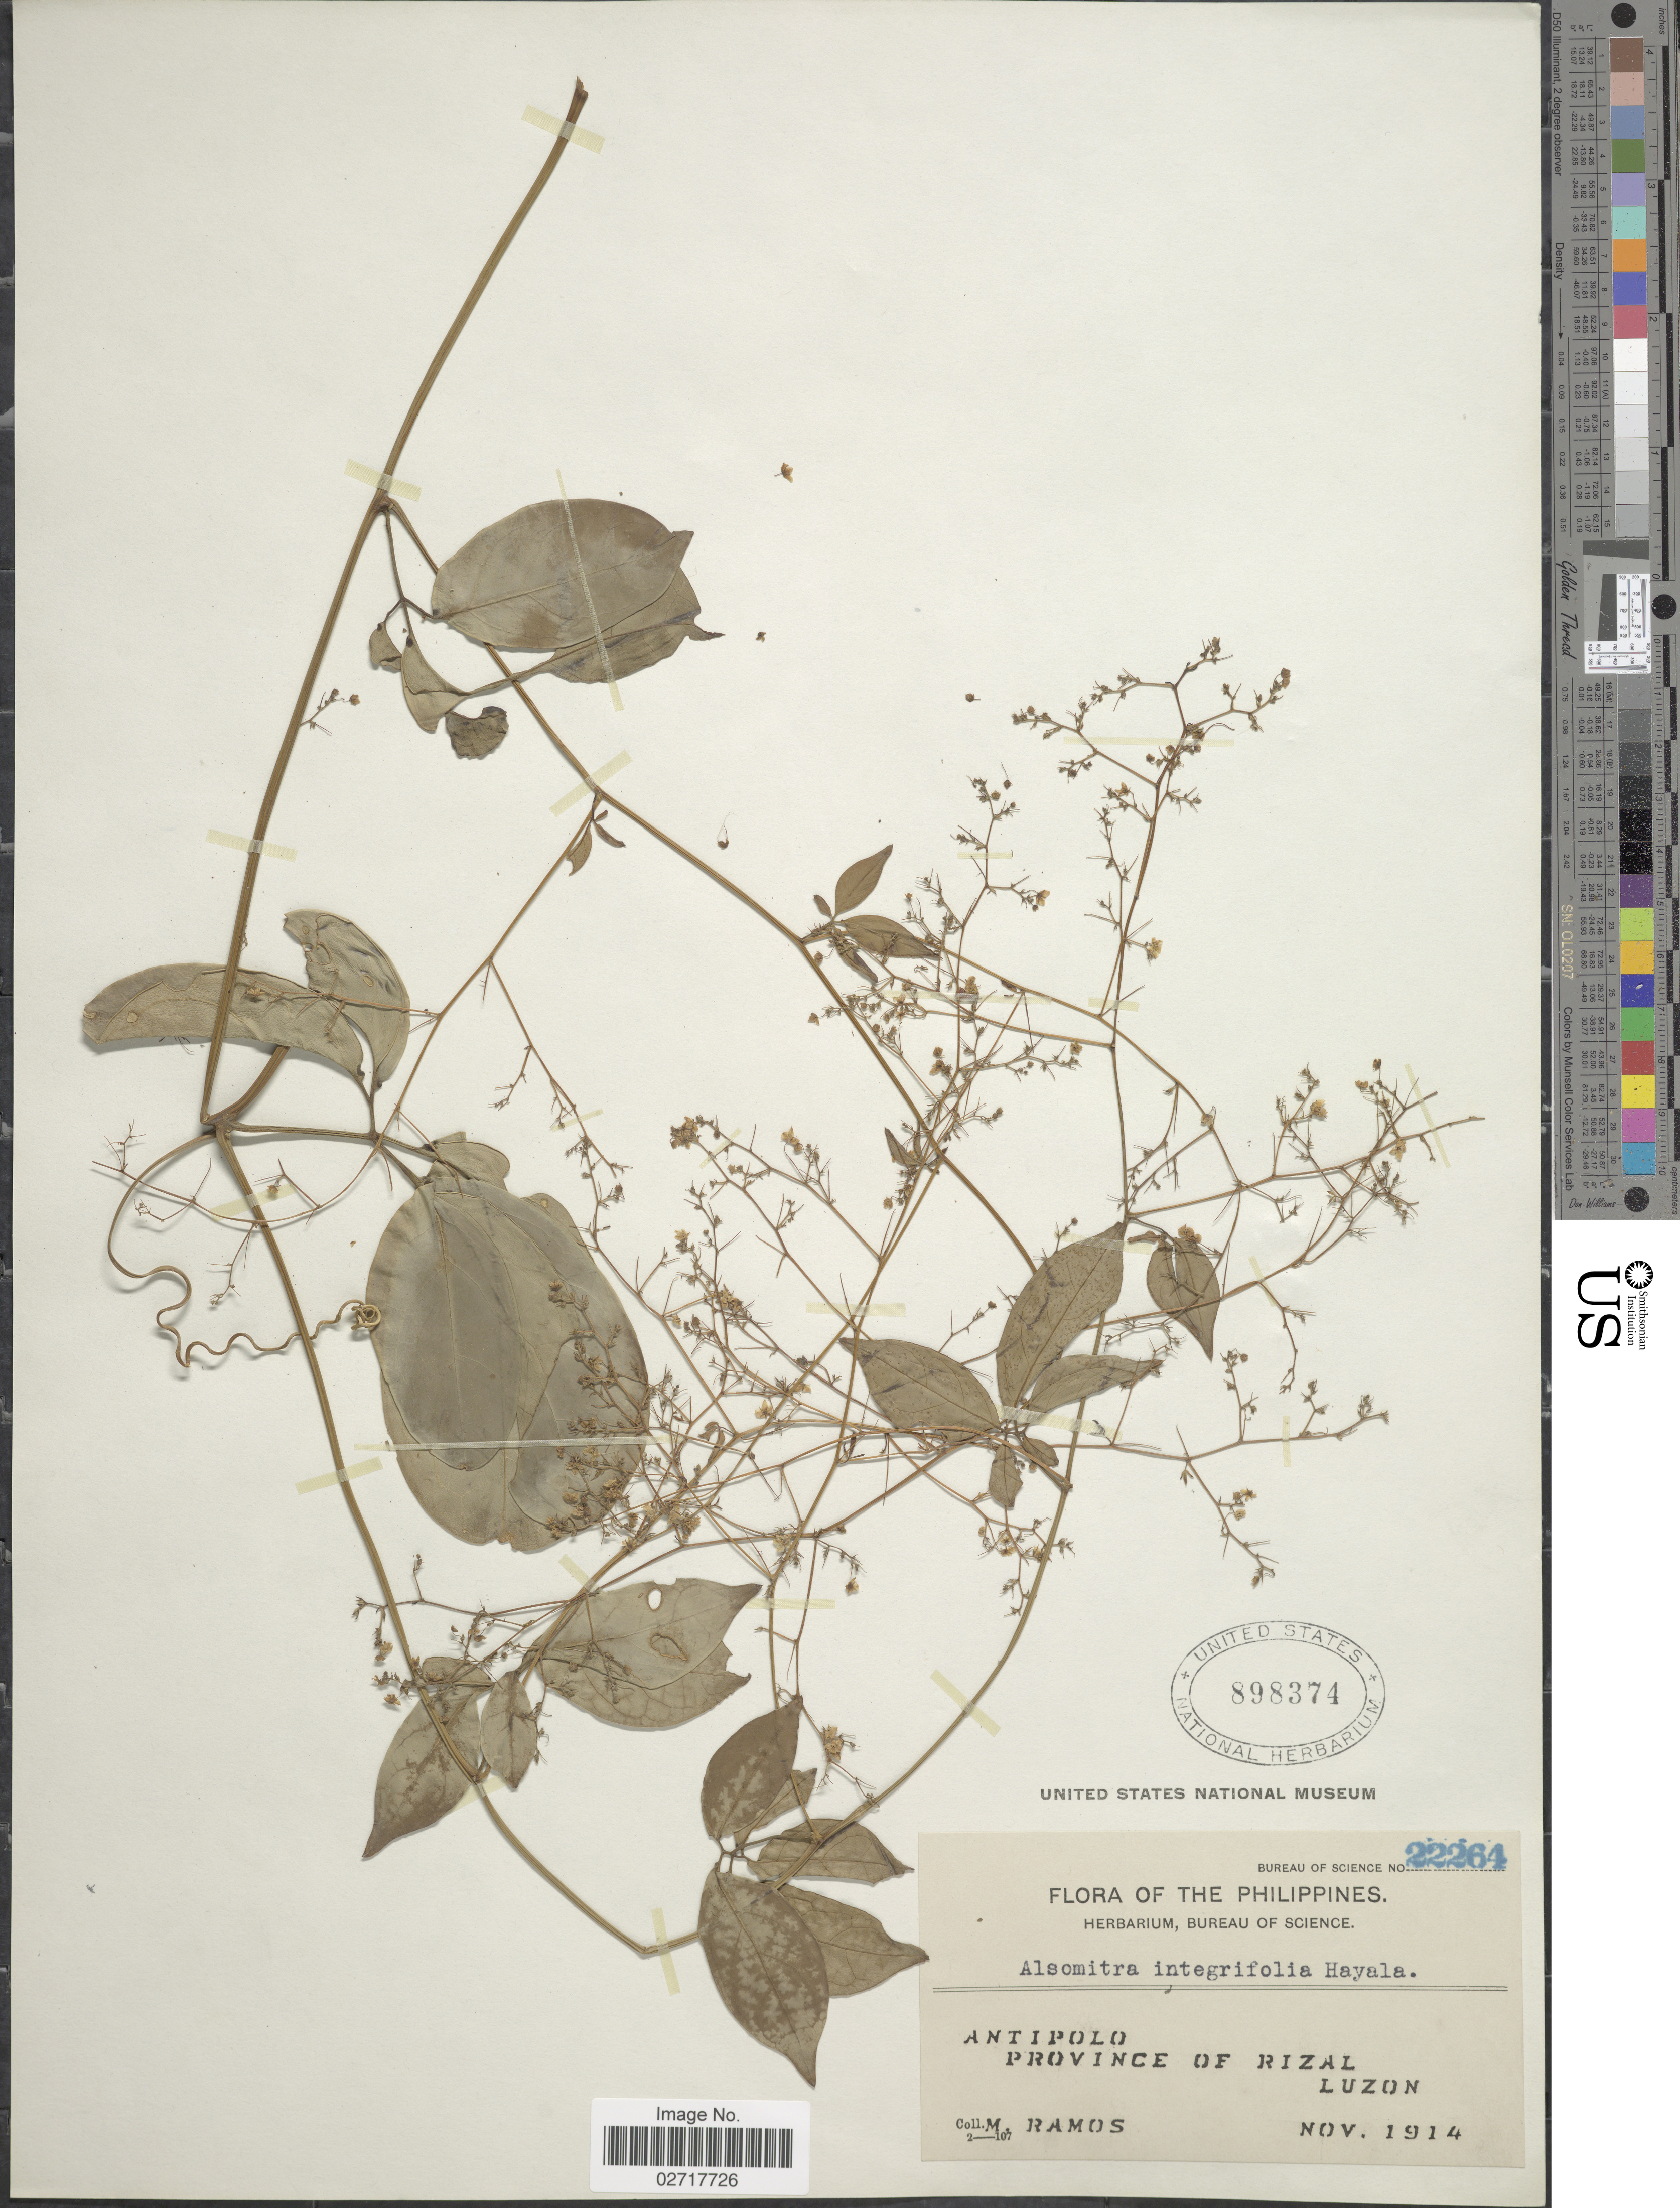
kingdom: Plantae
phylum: Tracheophyta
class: Magnoliopsida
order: Cucurbitales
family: Cucurbitaceae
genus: Neoalsomitra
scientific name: Neoalsomitra clavigera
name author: (M. Roem.) Hutch.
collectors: M. Ramos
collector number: Bureau of Science 22264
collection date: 1914-11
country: Philippines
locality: Antipolo. Province of Rizal, Luzon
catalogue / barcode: US 898374